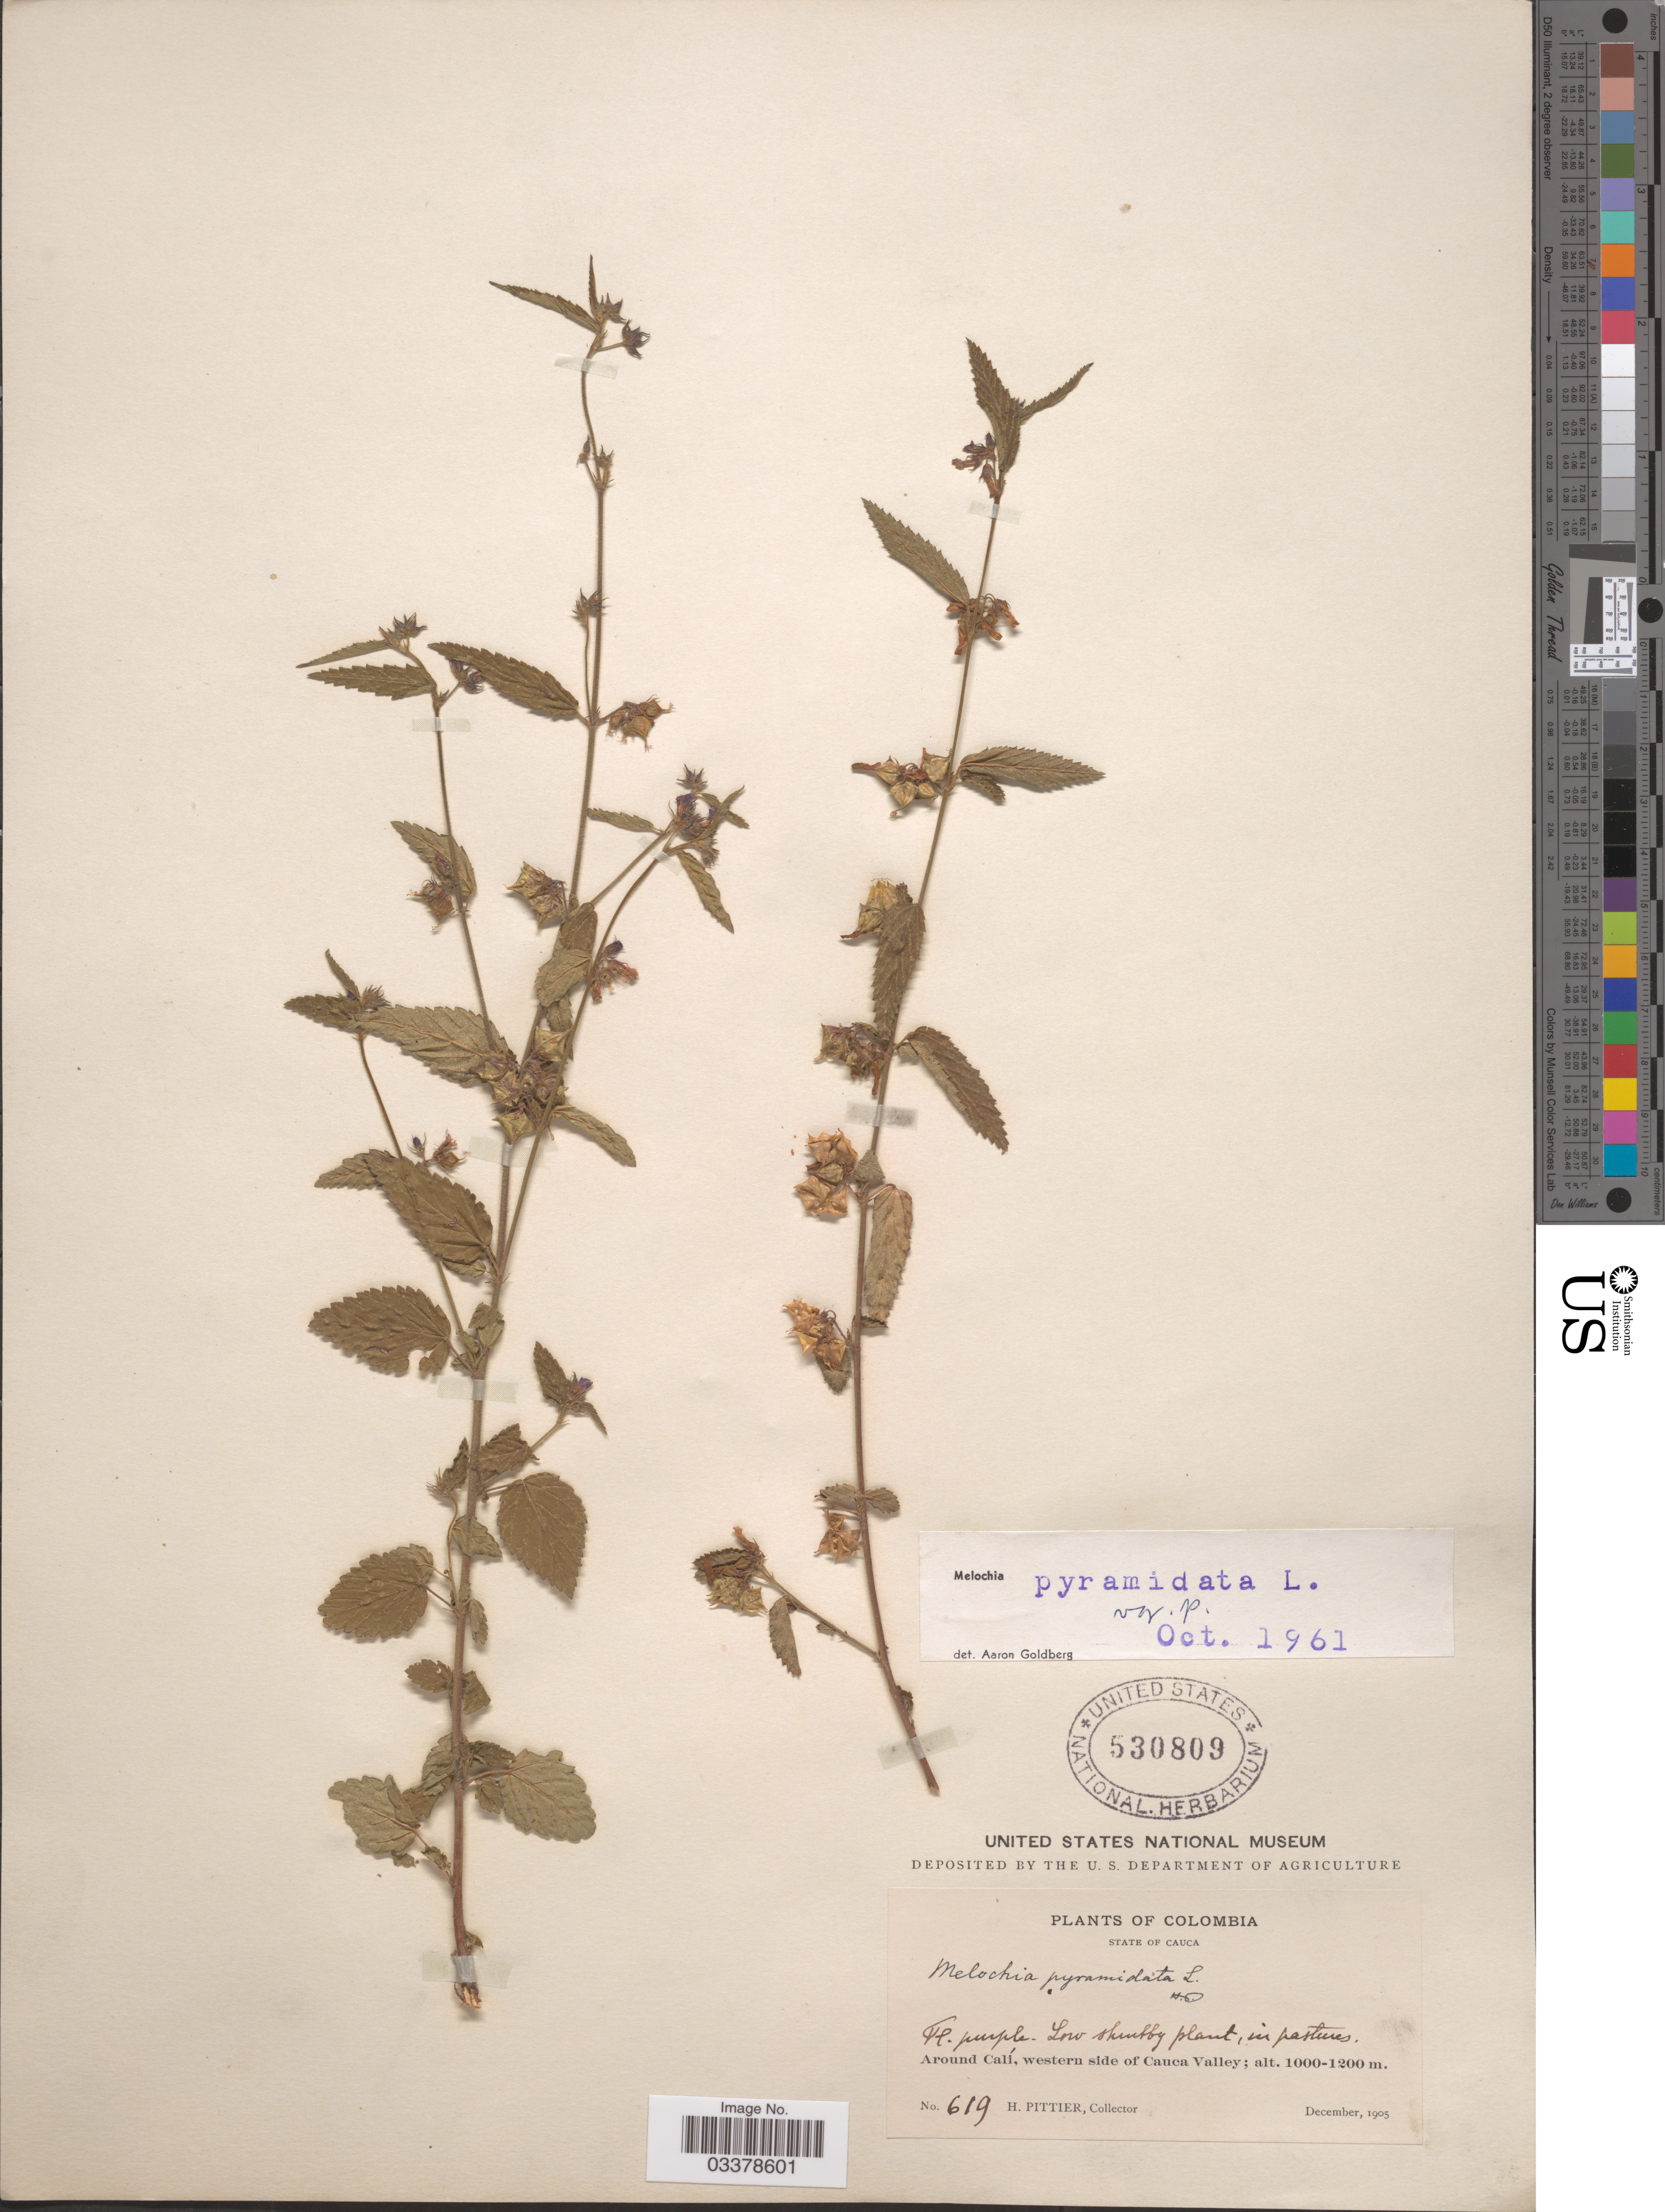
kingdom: Plantae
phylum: Tracheophyta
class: Magnoliopsida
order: Malvales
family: Malvaceae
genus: Melochia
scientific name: Melochia pyramidata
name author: L.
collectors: H. F. Pittier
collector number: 619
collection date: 1905-12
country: Colombia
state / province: Cauca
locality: Around Calí, western side of Cauca Valley.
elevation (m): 1000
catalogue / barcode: US 530809